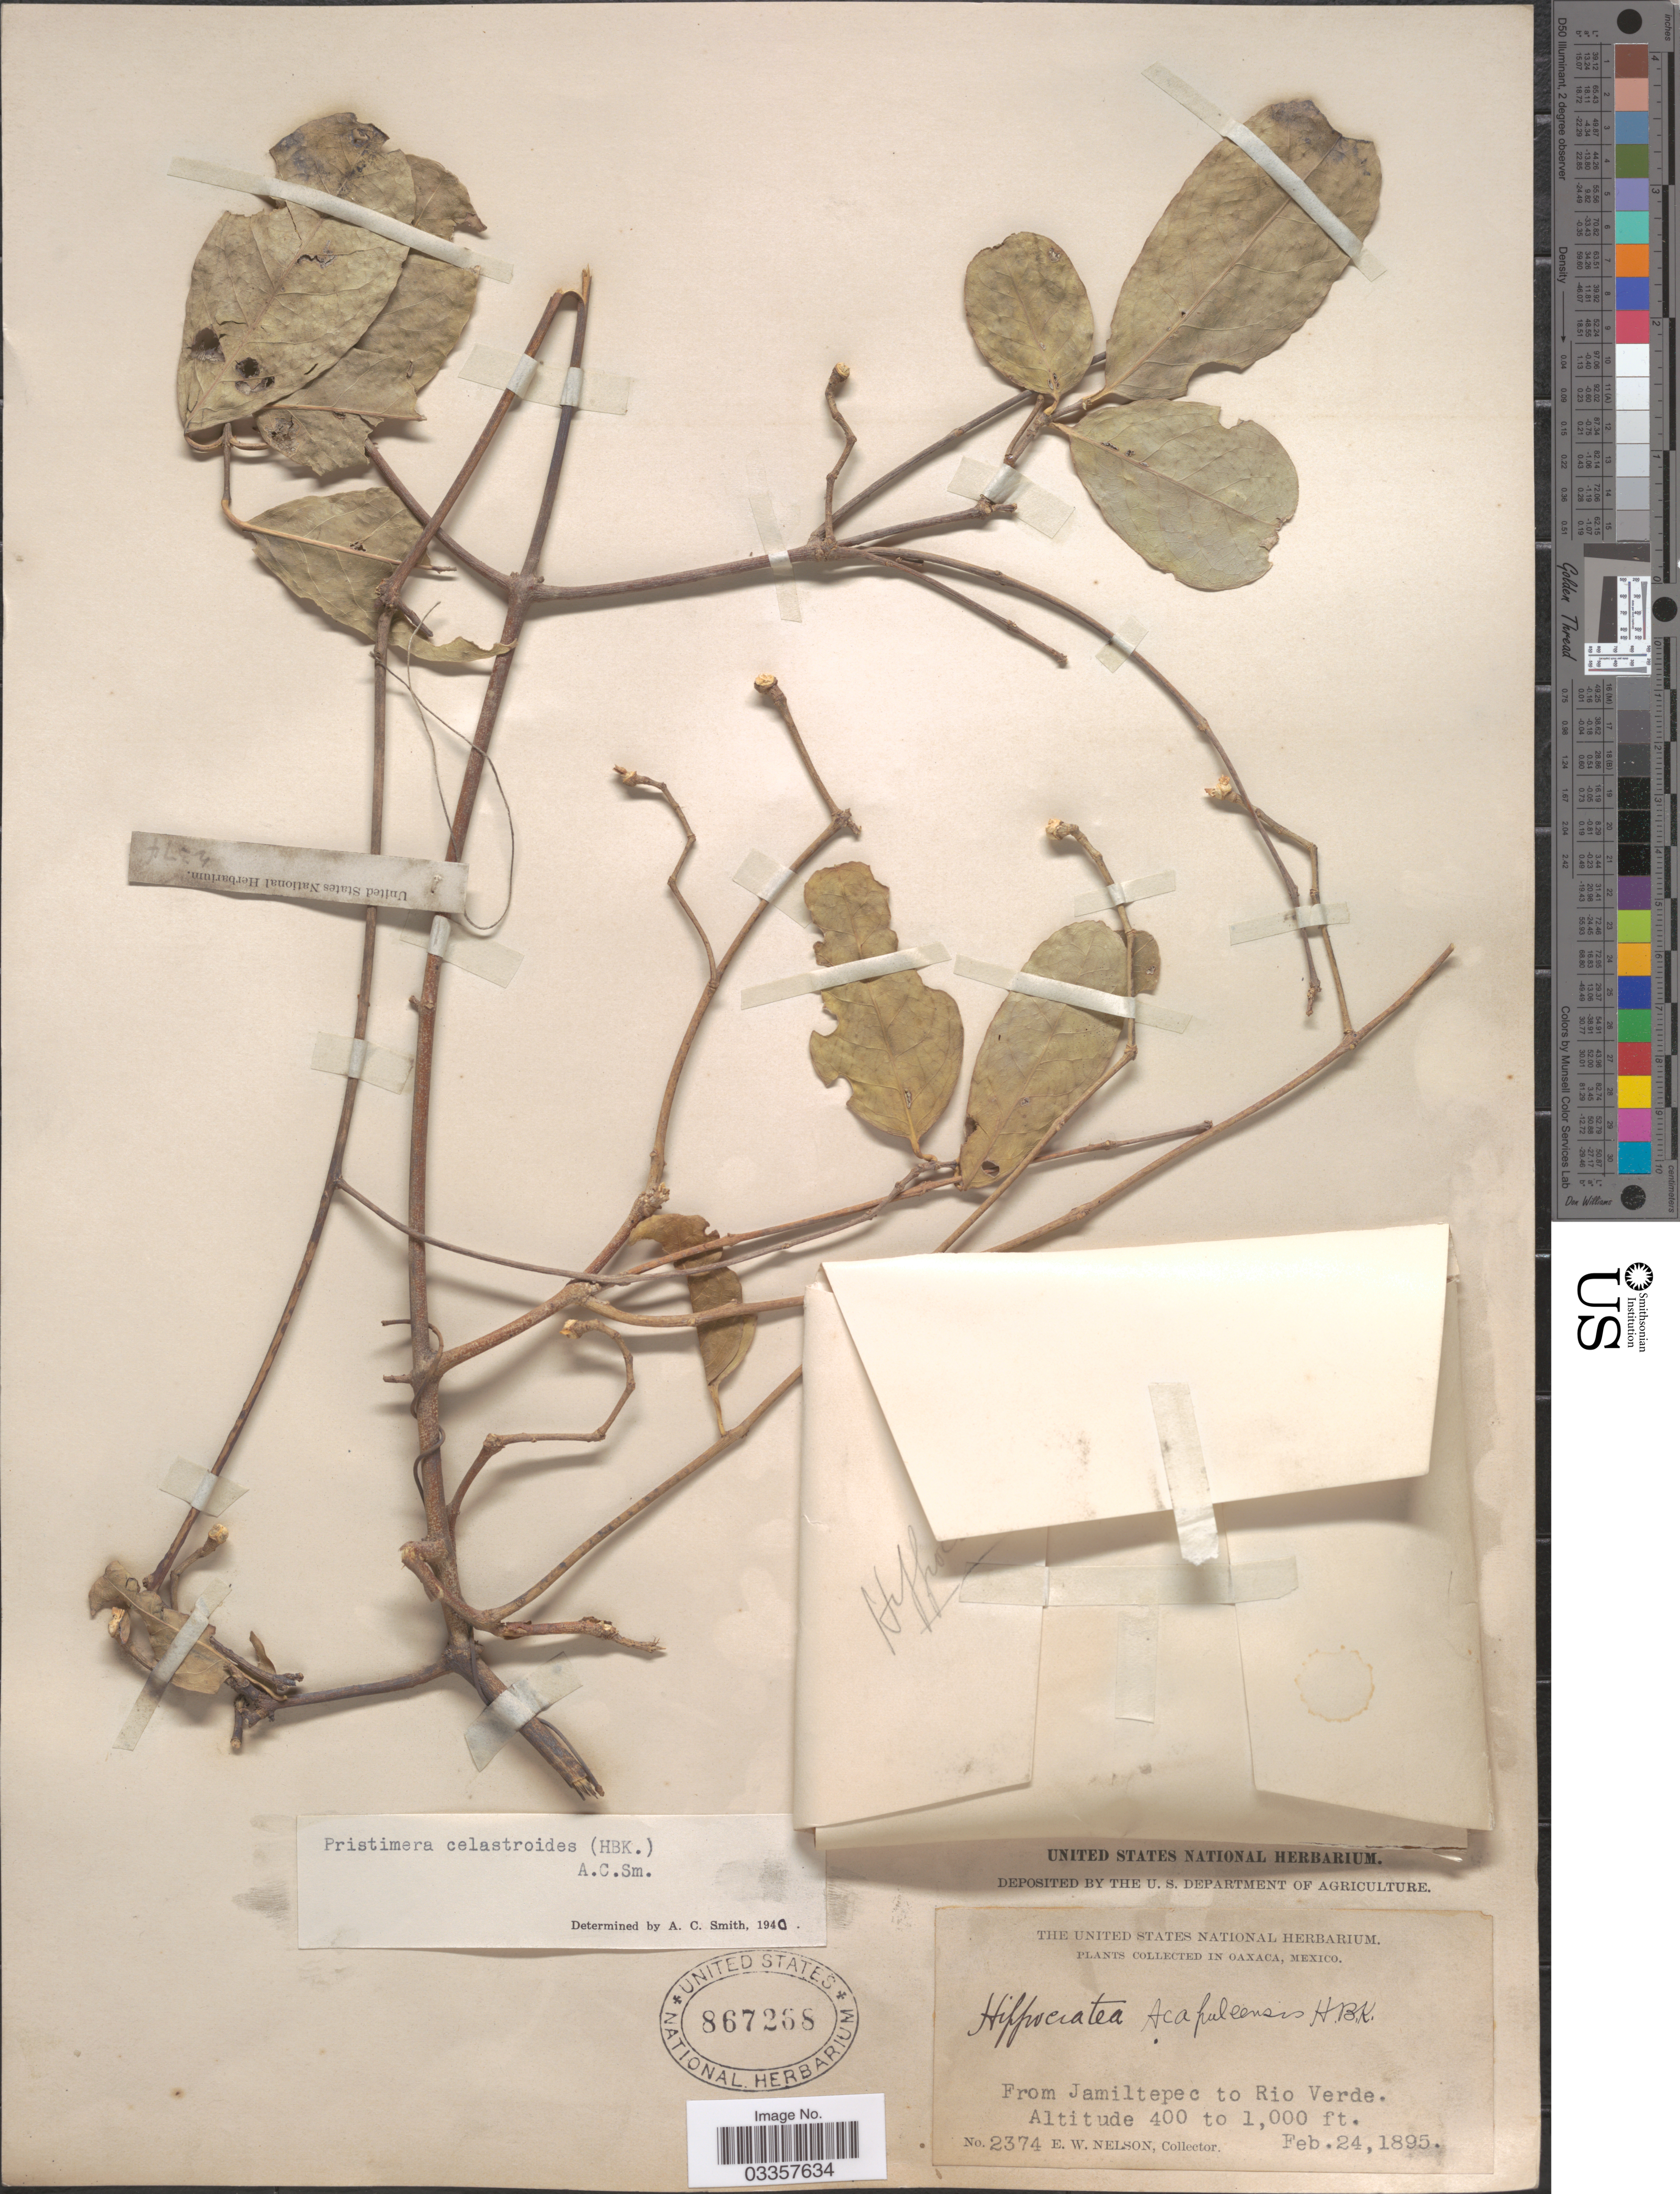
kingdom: Plantae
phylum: Tracheophyta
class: Magnoliopsida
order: Celastrales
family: Celastraceae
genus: Pristimera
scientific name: Pristimera celastroides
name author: (Kunth) A.C. Sm.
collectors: E. W. Nelson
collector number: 2374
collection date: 1895-02-24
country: Mexico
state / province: Oaxaca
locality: From Jamiltepec to Rio Verde.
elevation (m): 122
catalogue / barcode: US 867268